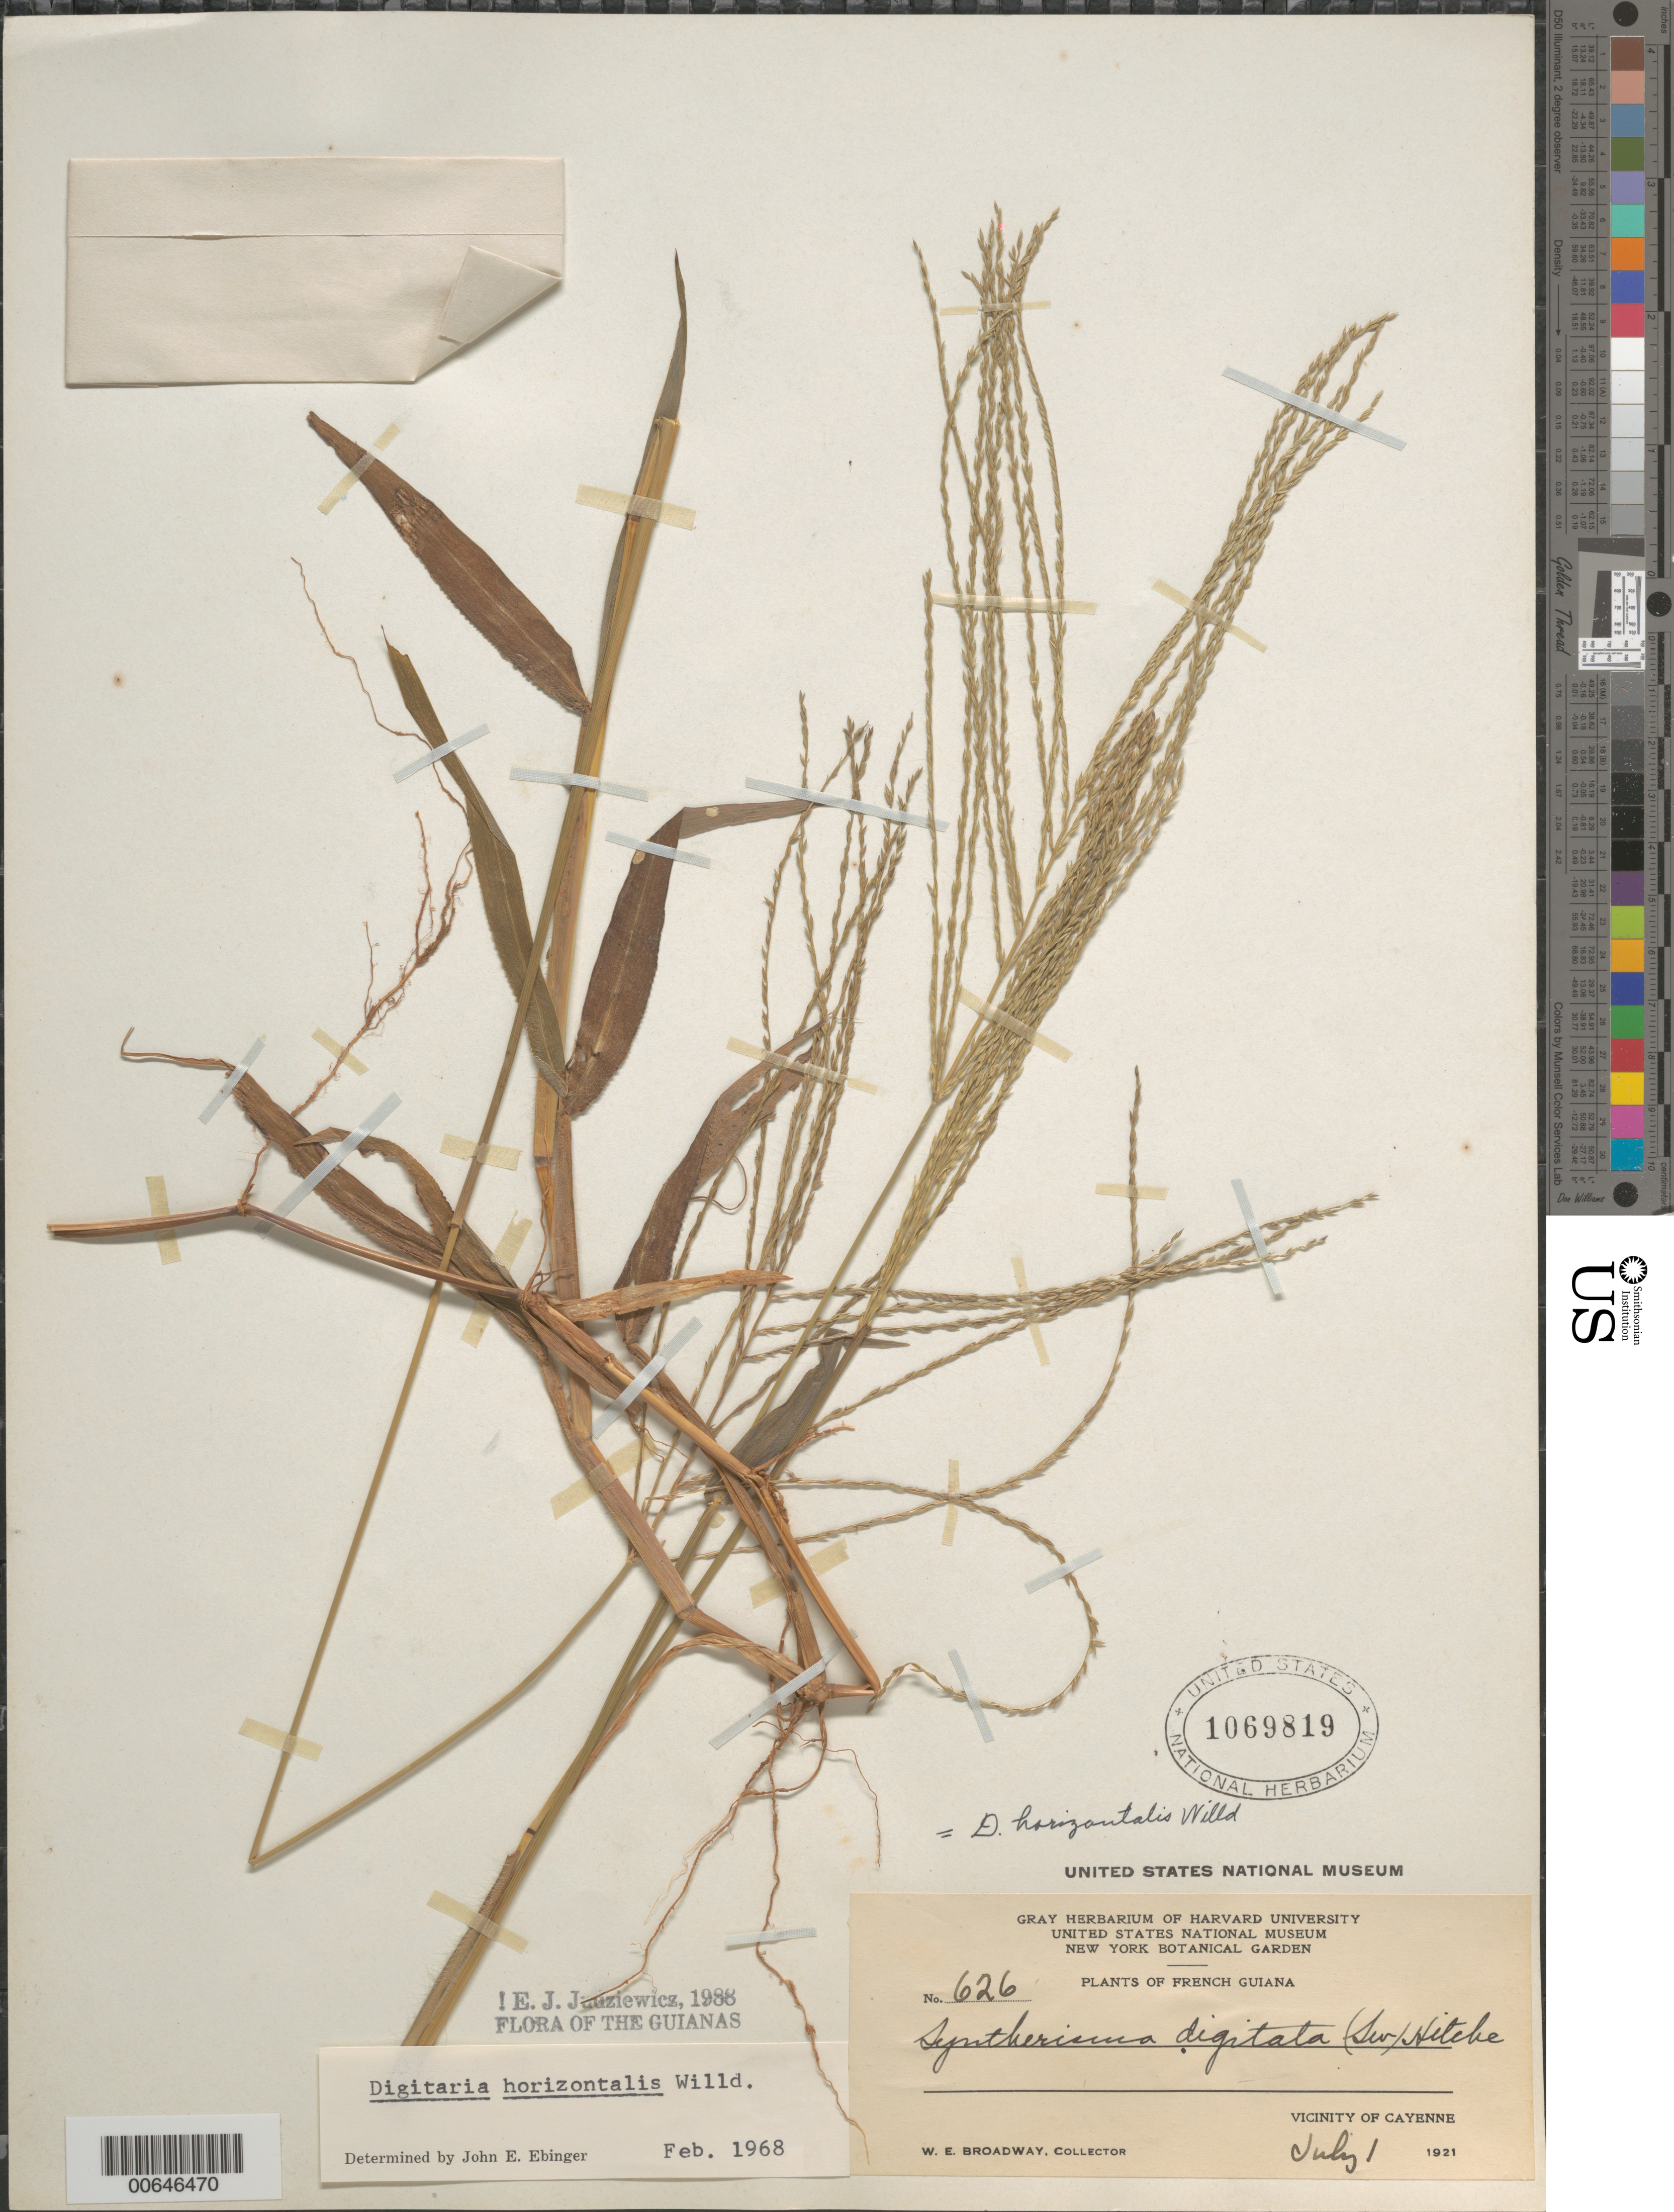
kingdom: Plantae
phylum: Tracheophyta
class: Liliopsida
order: Poales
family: Poaceae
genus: Digitaria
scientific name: Digitaria horizontalis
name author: Willd.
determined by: Judziewicz, E. J.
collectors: W. E. Broadway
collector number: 626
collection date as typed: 1-Jul-21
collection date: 1921-07-01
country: French Guiana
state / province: Cayenne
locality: Cayenne, vic.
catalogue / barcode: US 1069819